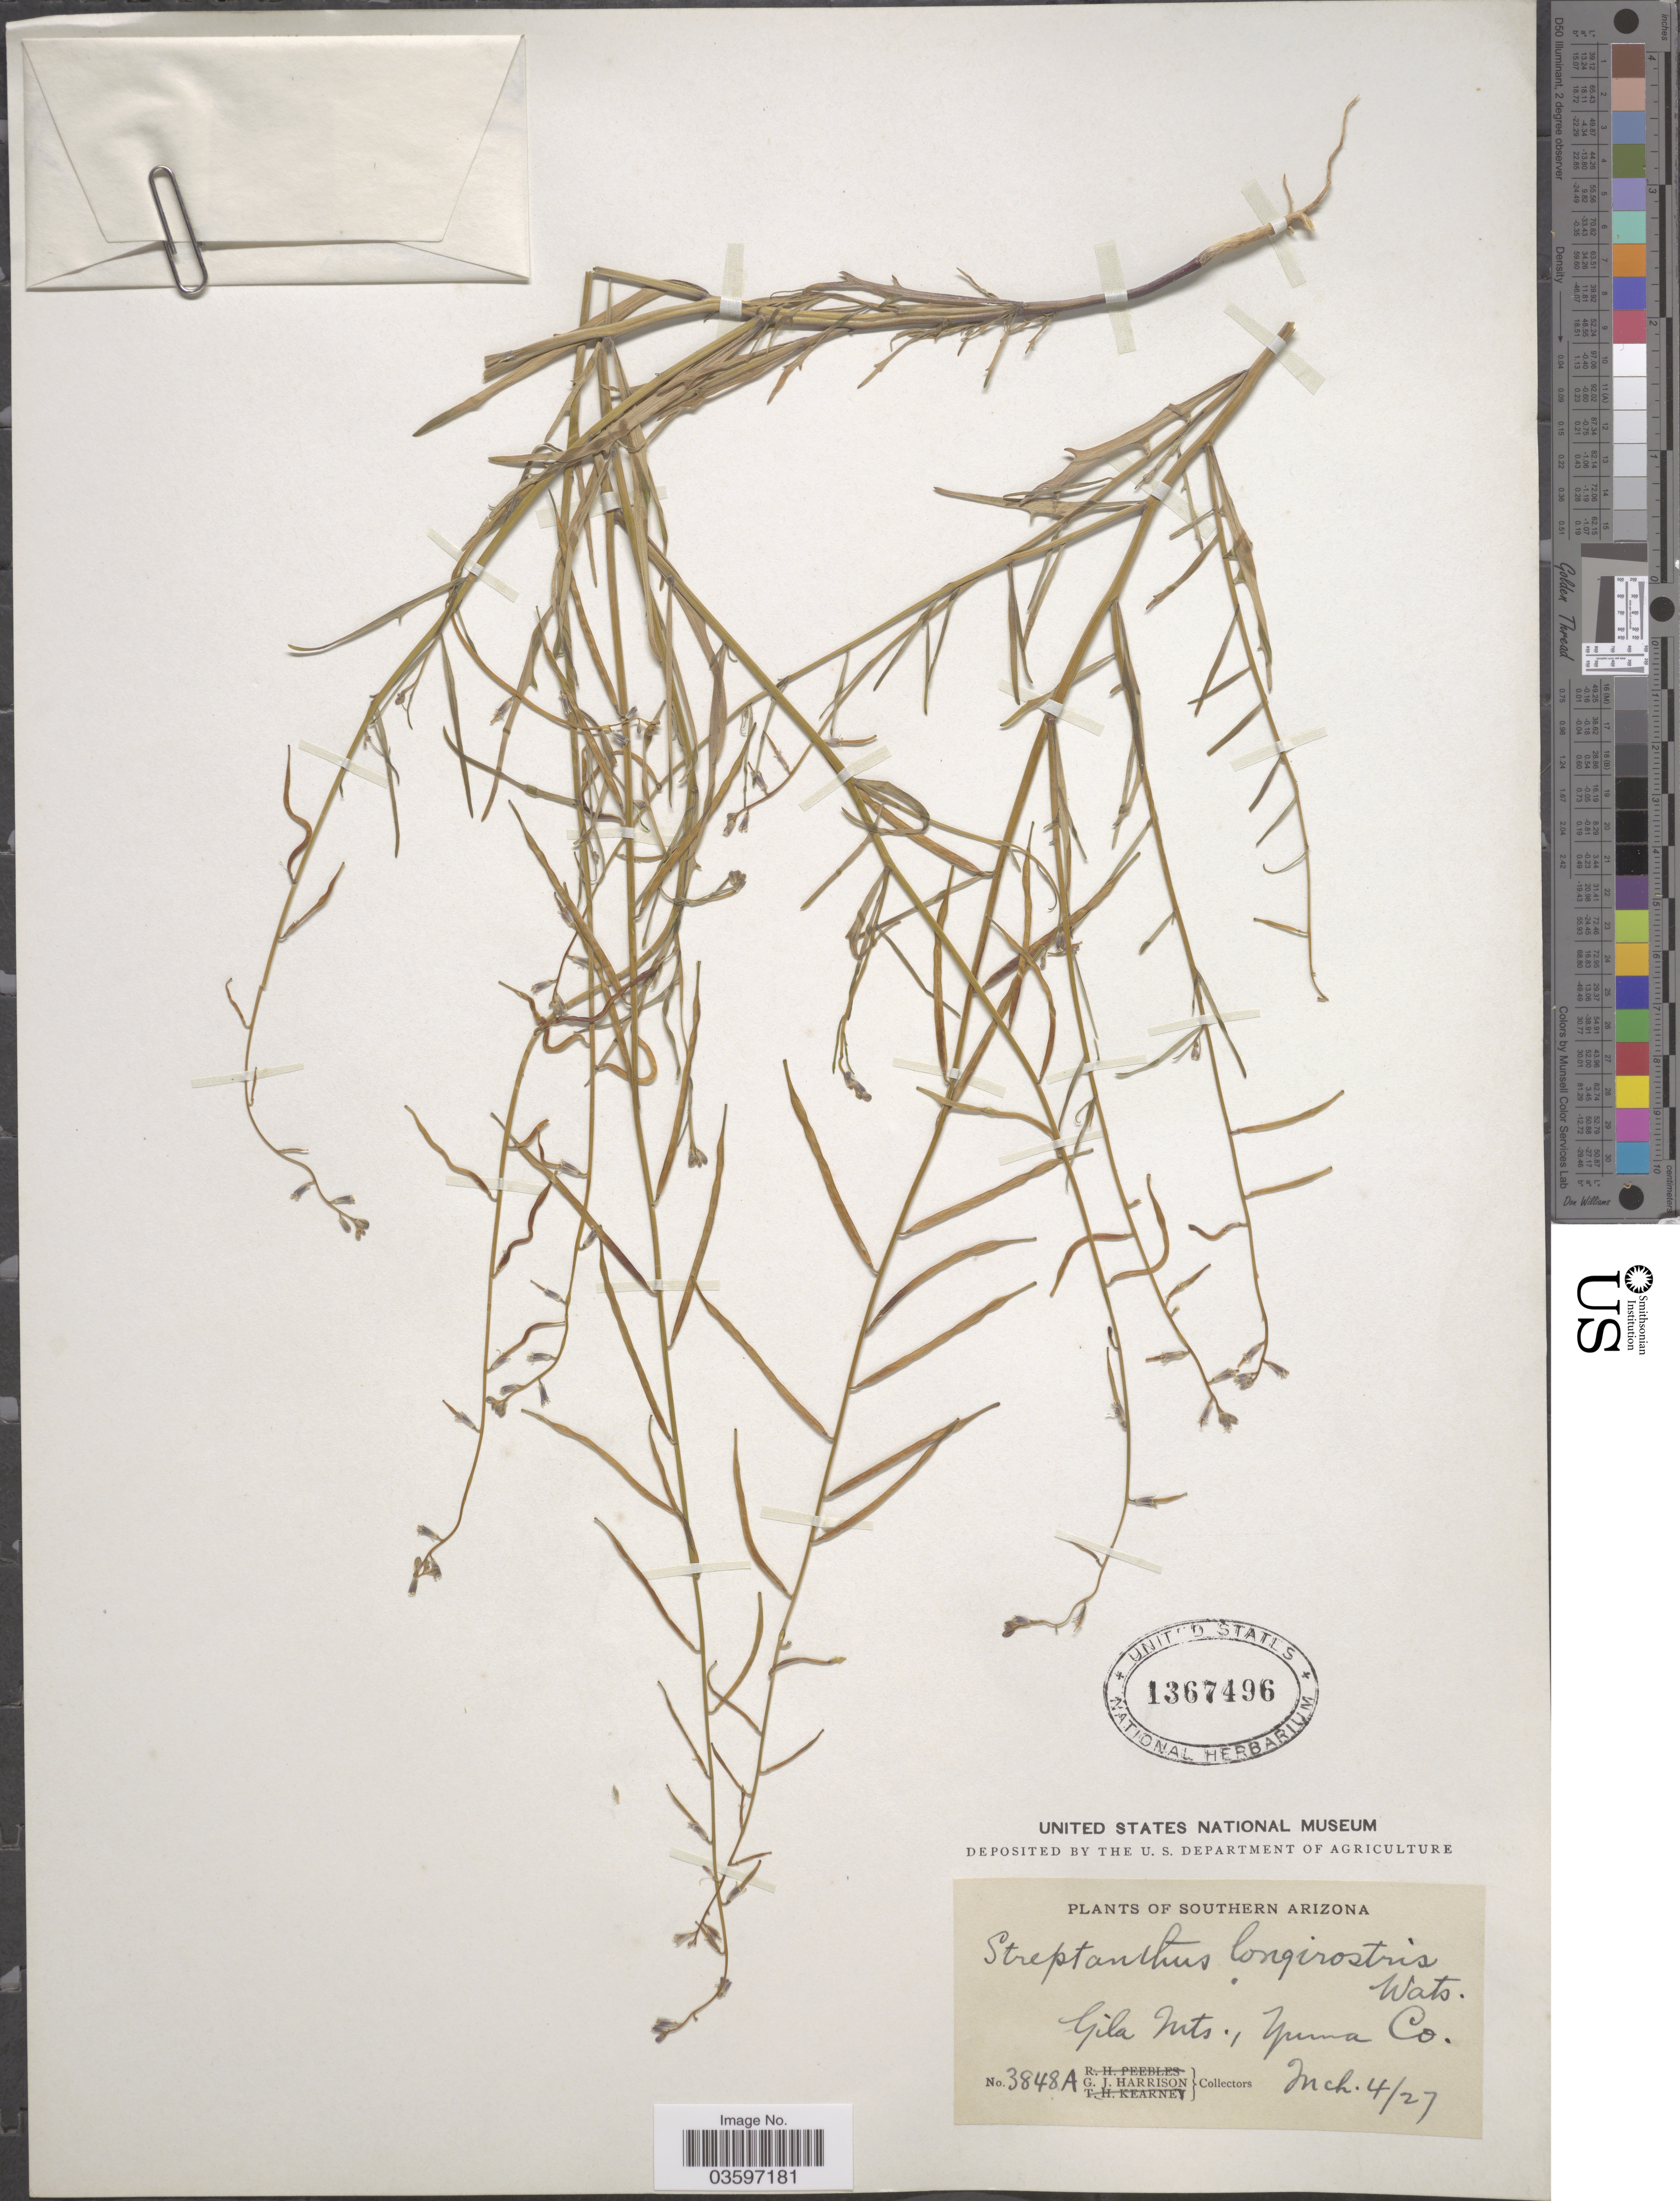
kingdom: Plantae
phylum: Tracheophyta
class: Magnoliopsida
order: Brassicales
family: Brassicaceae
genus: Streptanthella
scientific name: Streptanthella longirostris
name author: (S. Watson) Rydb.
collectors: G. J. Harrison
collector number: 3848A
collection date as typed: Transcribed d/m/y: 4/3/27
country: United States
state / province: Arizona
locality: Southern Arizona. Gilta Mts., Yuma Co.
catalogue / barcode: US 1367496